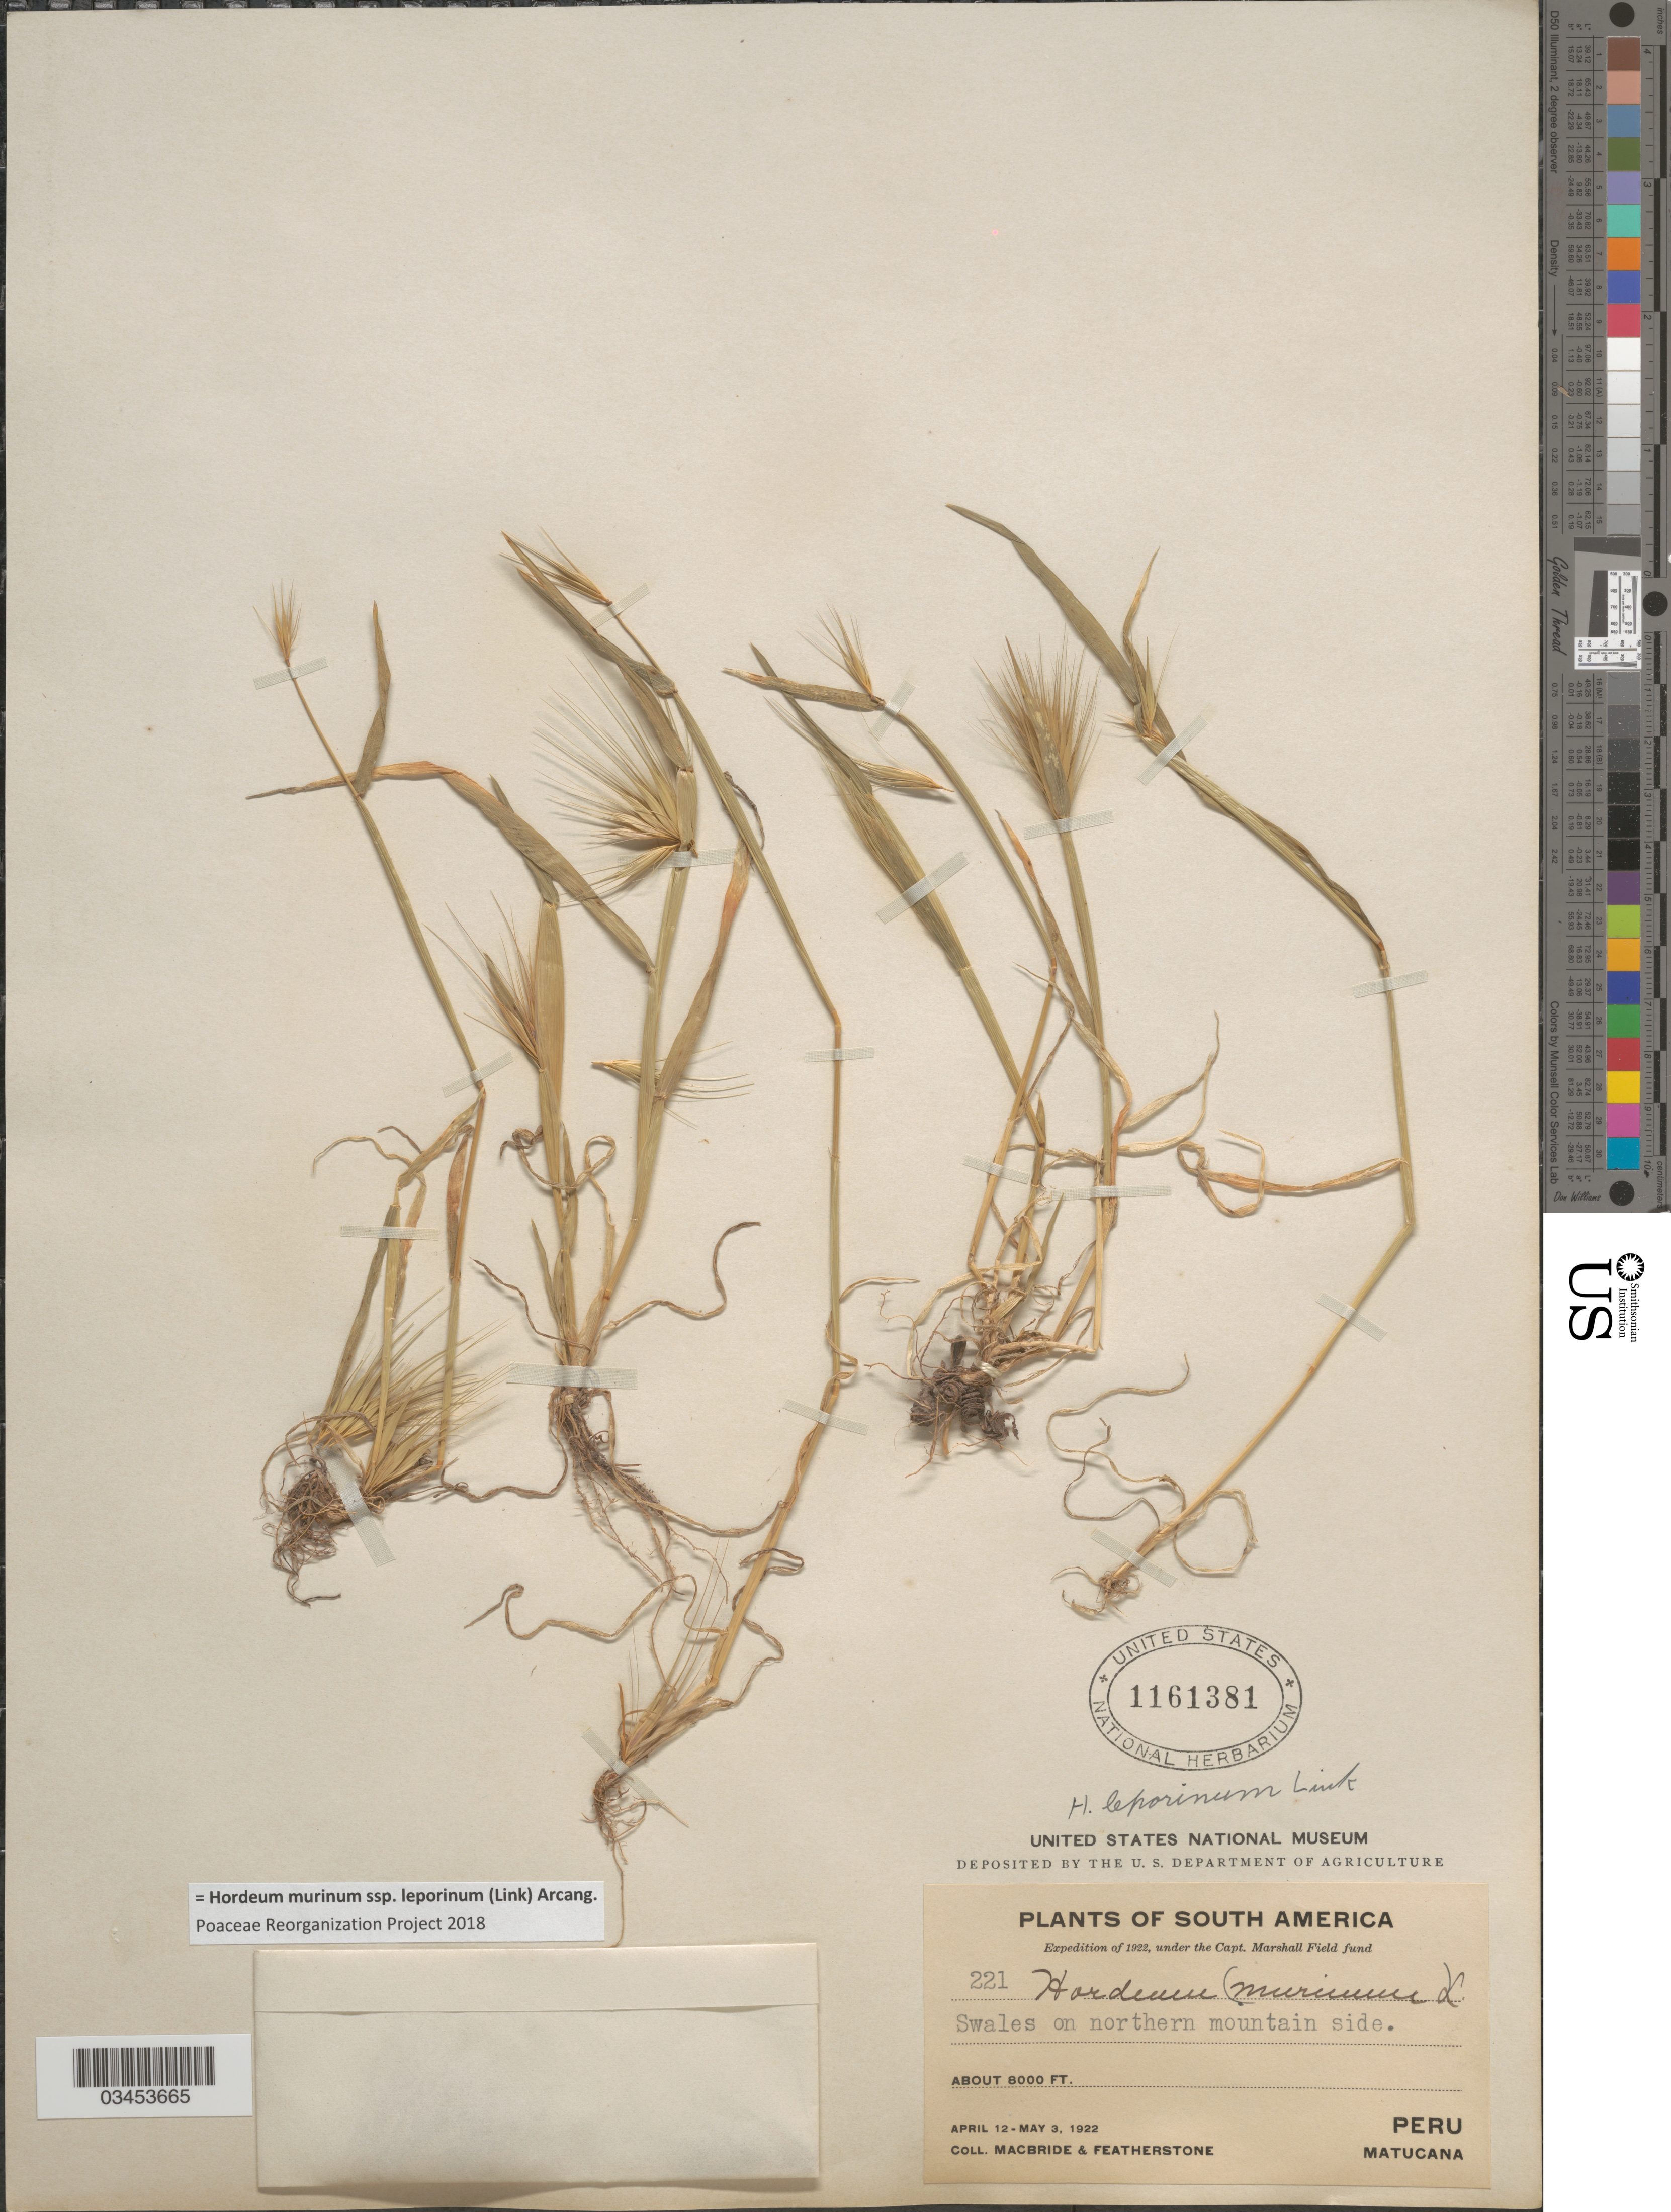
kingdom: Plantae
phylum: Tracheophyta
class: Liliopsida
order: Poales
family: Poaceae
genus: Hordeum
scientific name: Hordeum murinum subsp. leporinum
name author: (Link) Arcang.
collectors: Macbride, -- & -. Featherstone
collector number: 221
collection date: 1922-04-12/1922-05-03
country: Peru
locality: Expedition of 1922. Swales on northern mountain side. Matucana.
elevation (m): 2438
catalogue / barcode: US 1161381